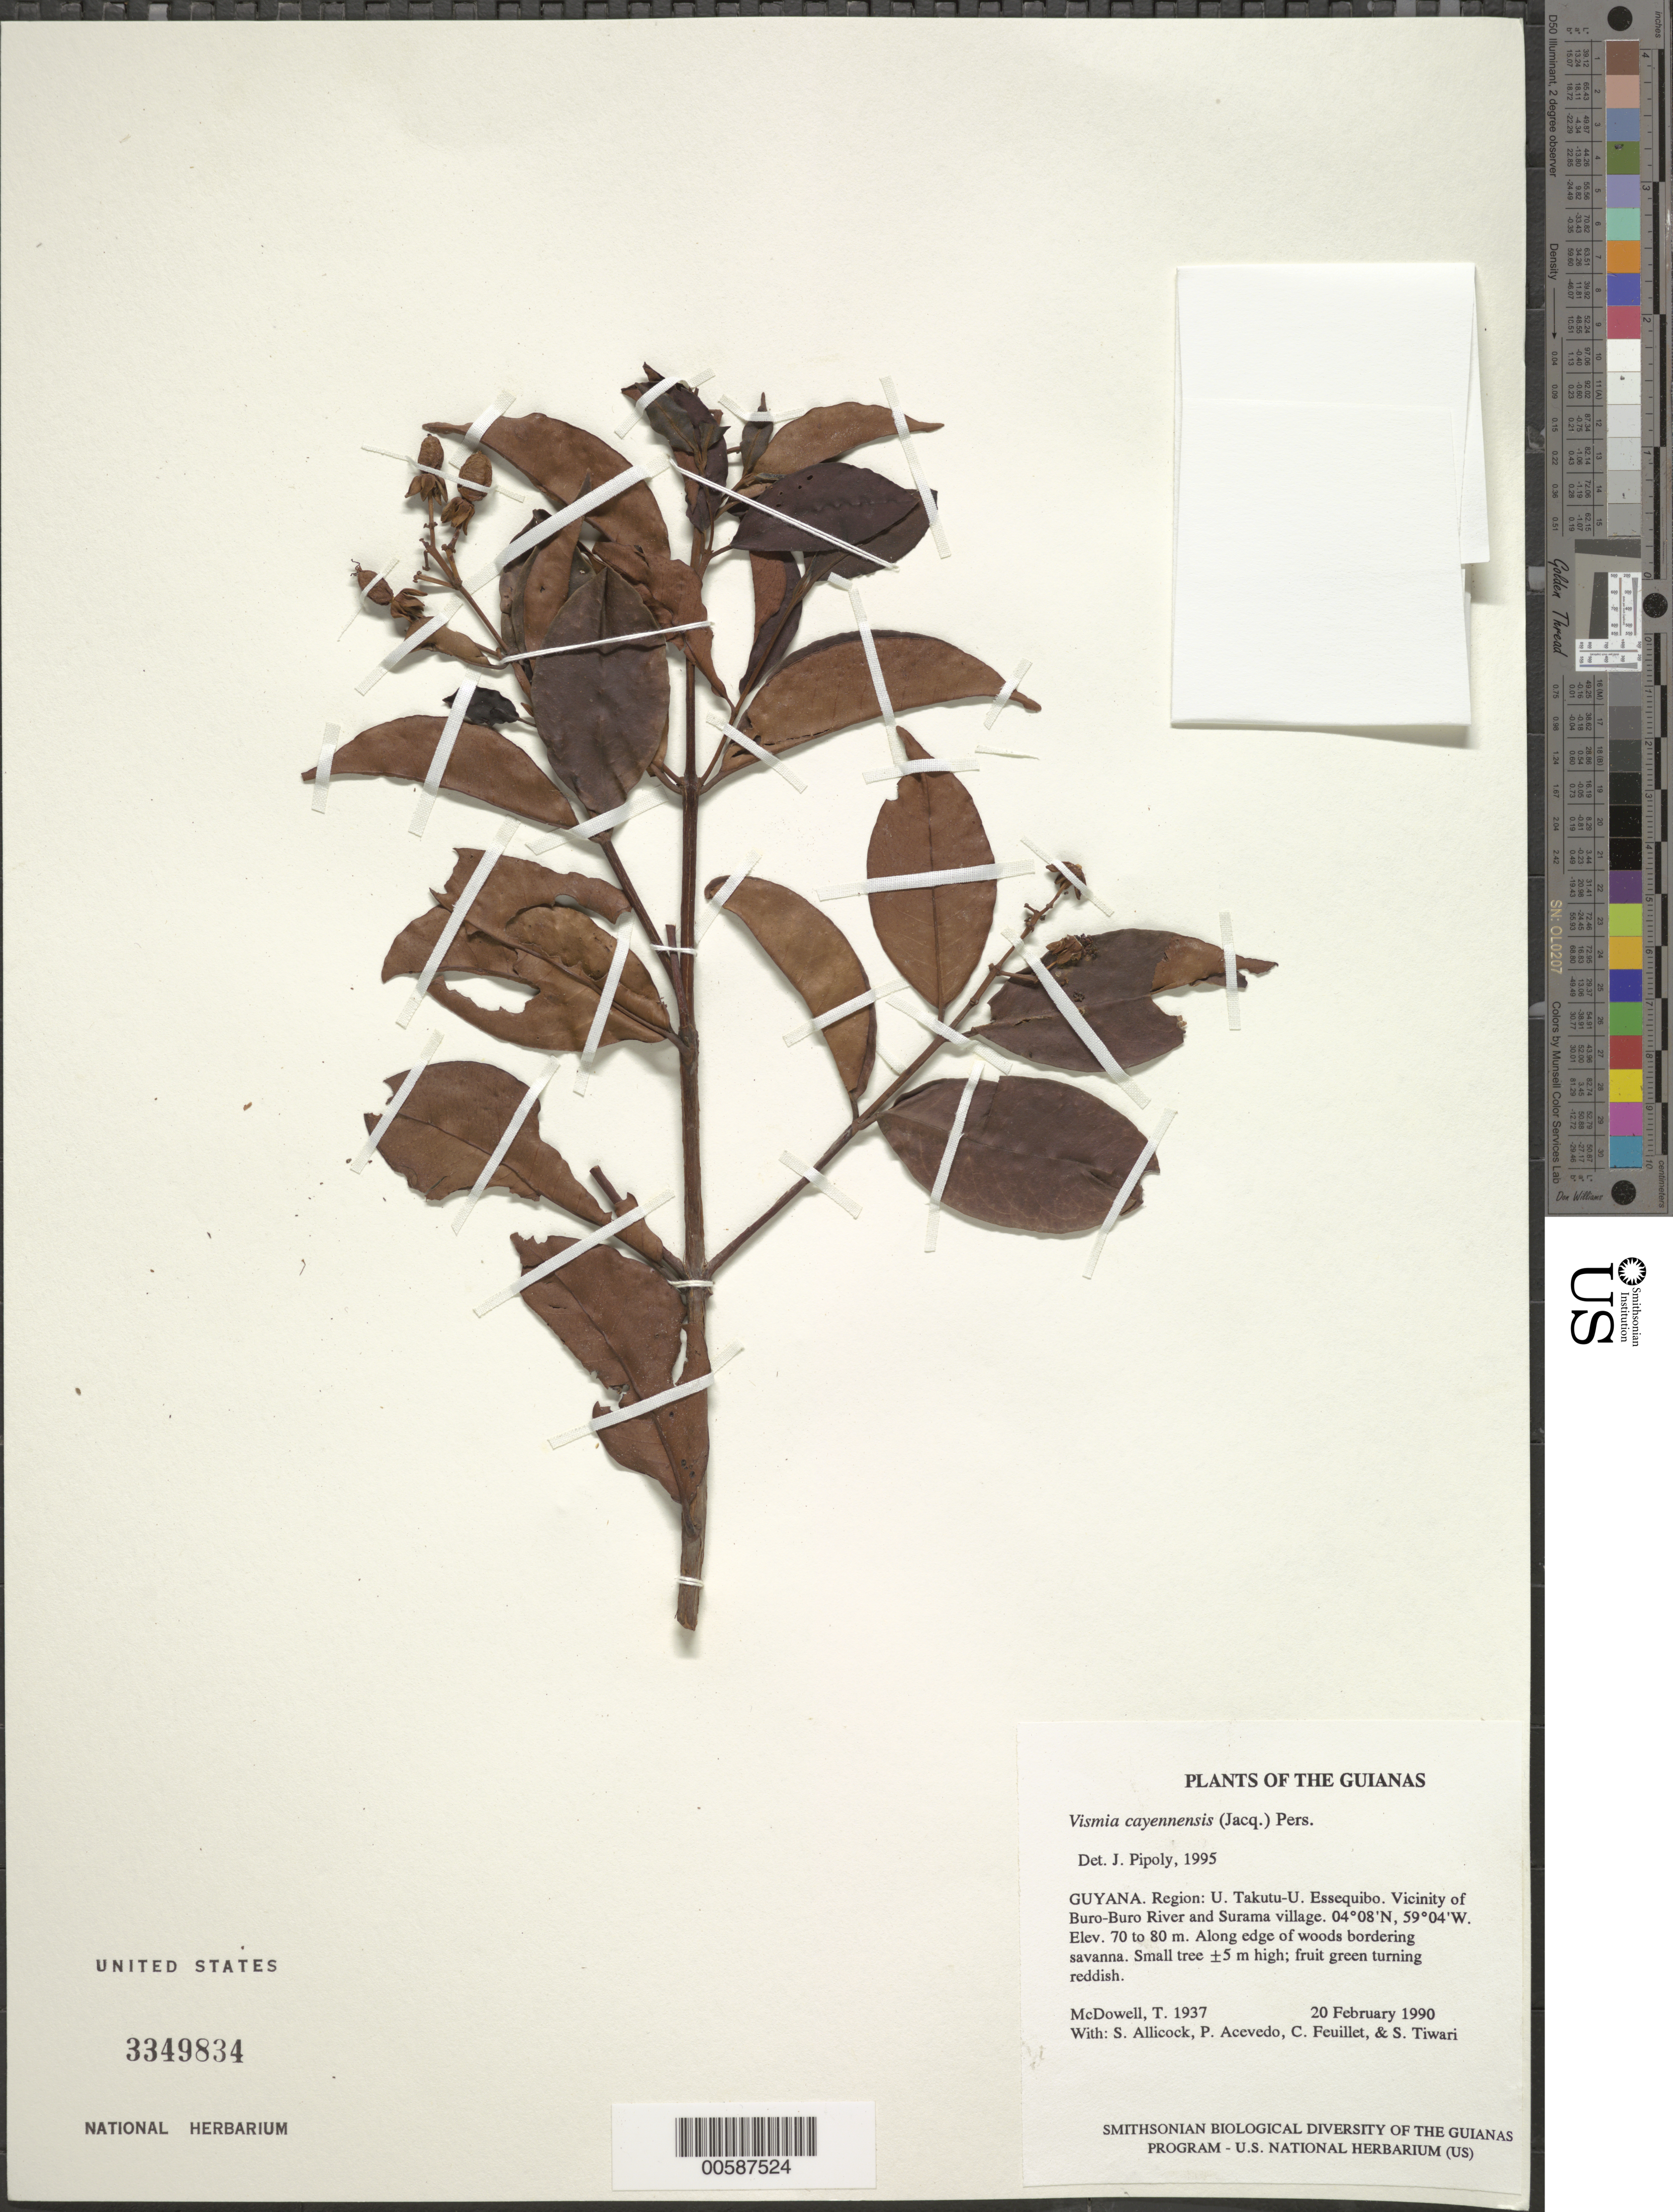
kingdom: Plantae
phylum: Tracheophyta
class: Magnoliopsida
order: Malpighiales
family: Hypericaceae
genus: Vismia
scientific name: Vismia cayennensis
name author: (Jacq.) Pers.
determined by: Pipoly, J. J., III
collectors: T. McDowell, S. Allicock, P. Acevedo-Rodr., C. Feuillet & S. Tiwari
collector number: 1937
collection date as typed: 20 February 1990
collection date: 1990-02-20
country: Guyana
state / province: U. Takutu-U. Essequibo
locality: Vicinity of Buro-Buro River and Surama Village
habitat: Along edge of woods bordering savanna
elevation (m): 70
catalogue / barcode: US 3349834